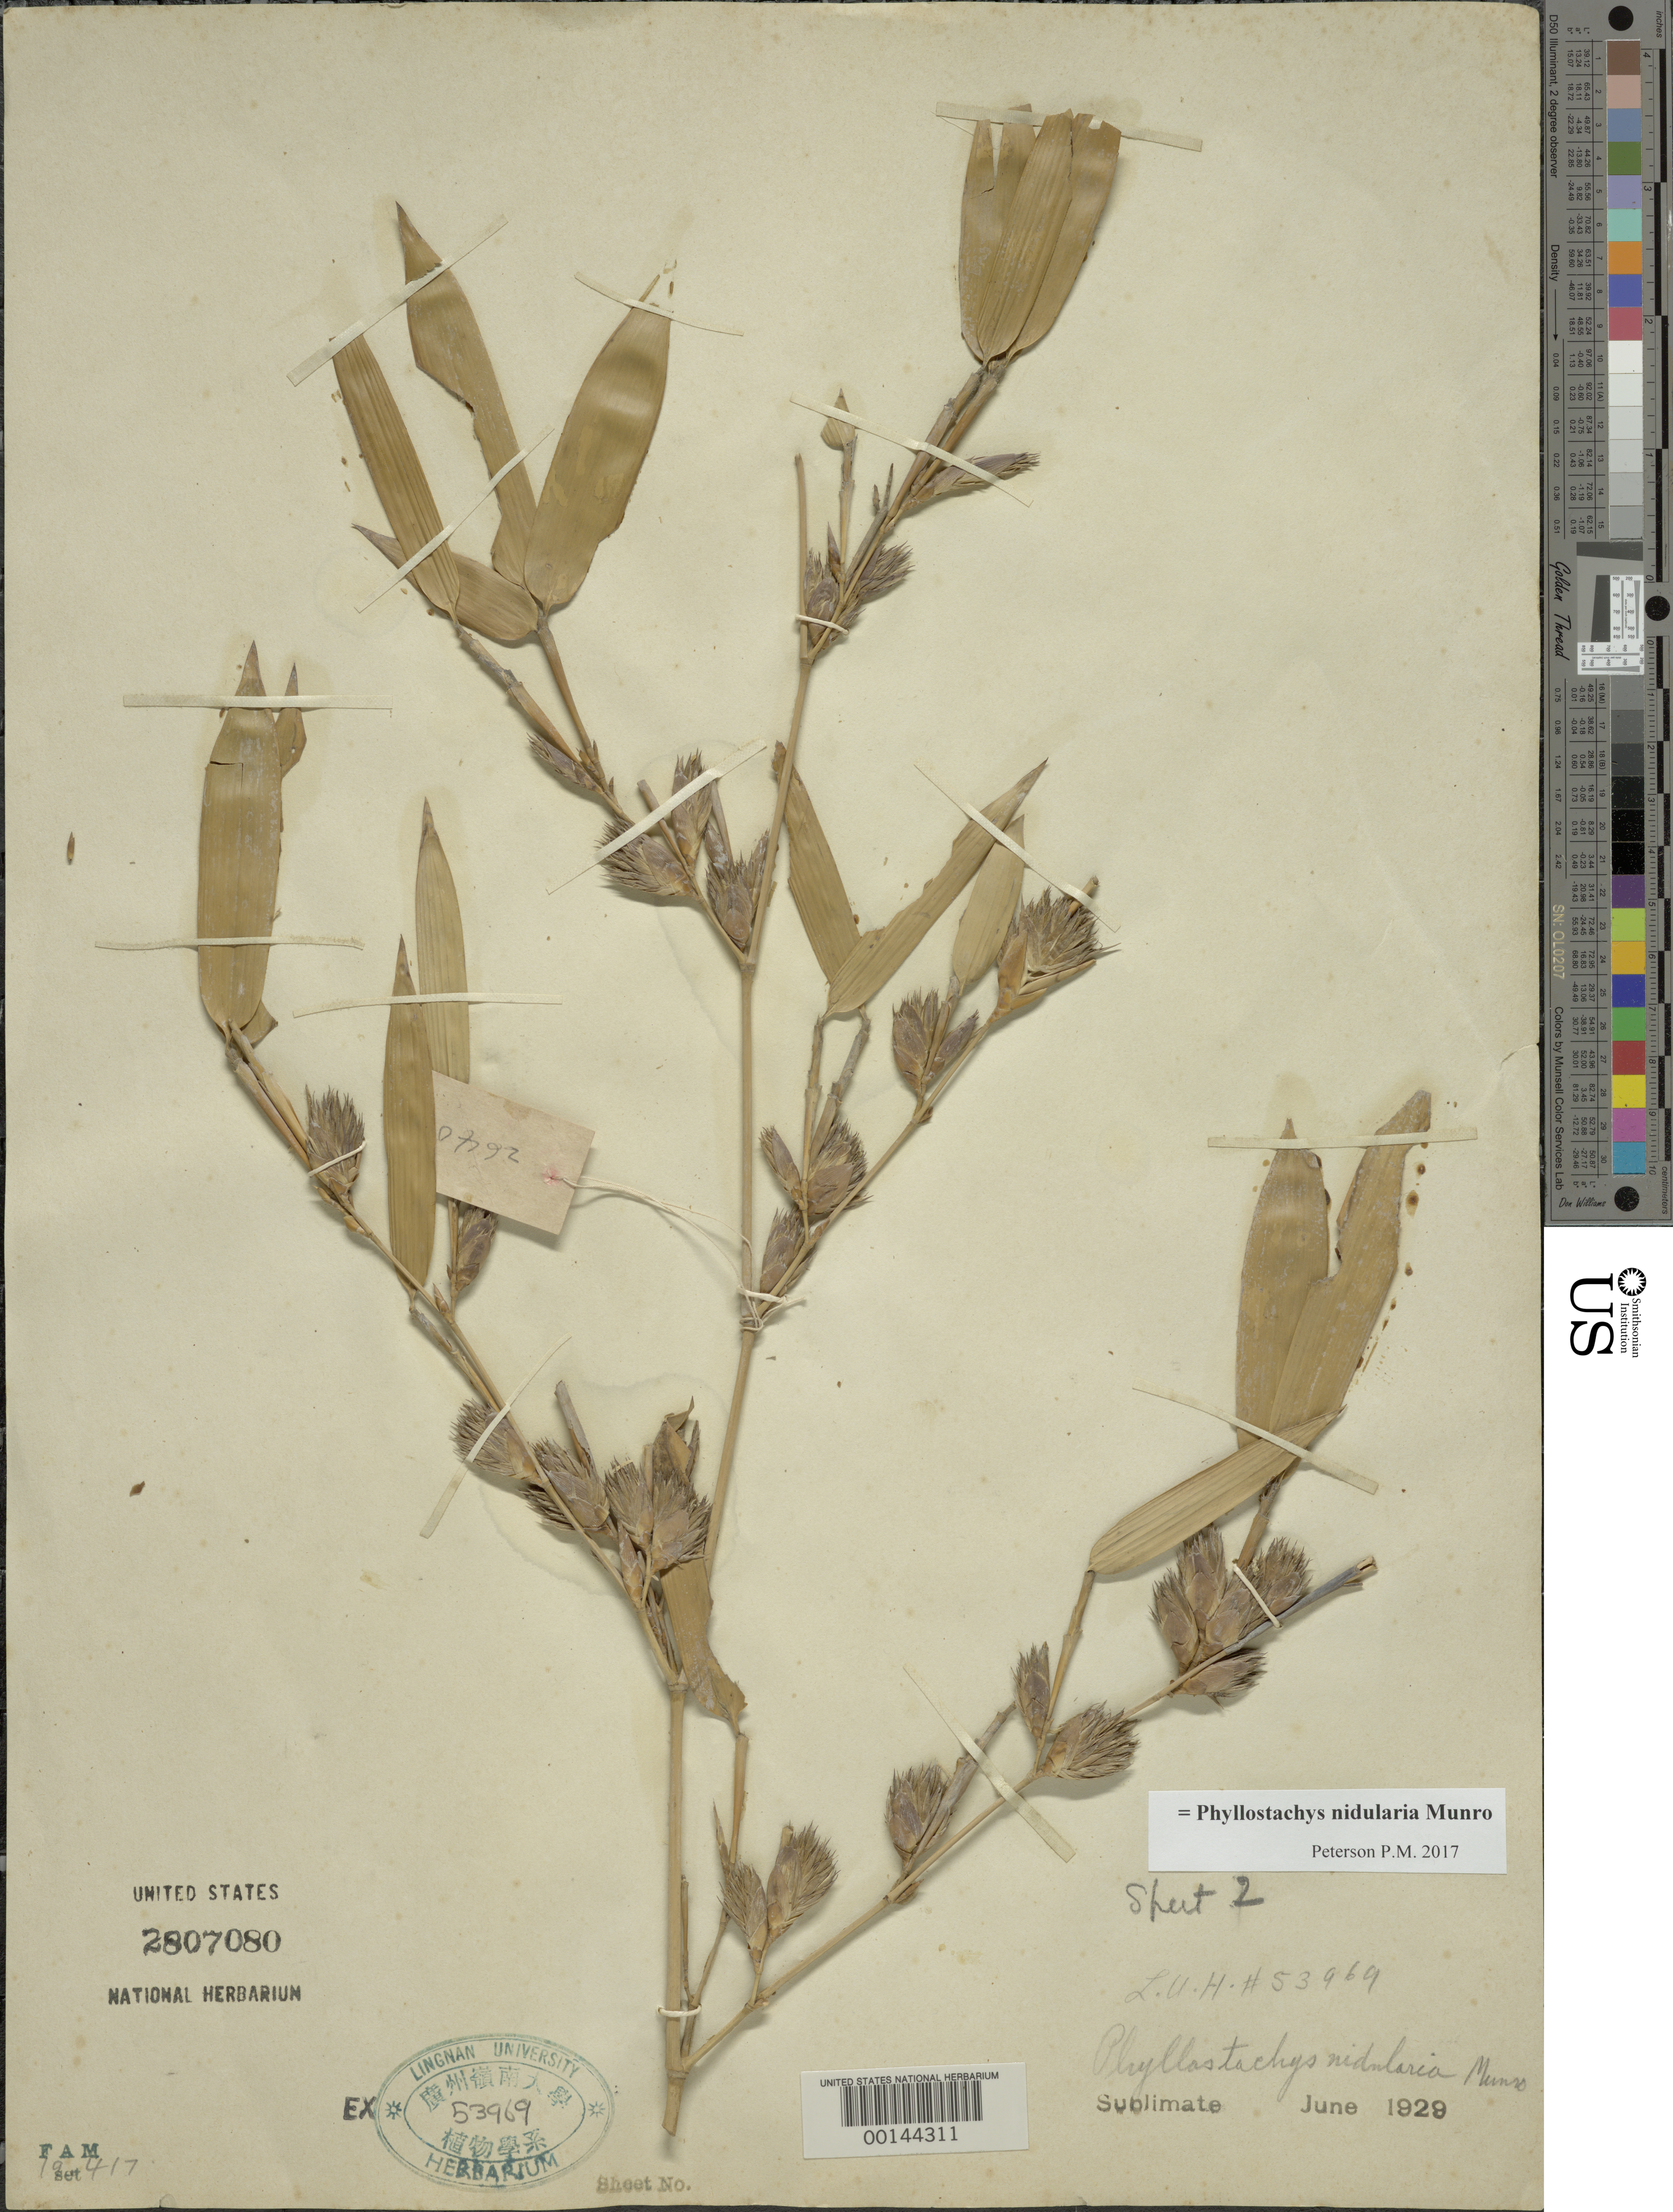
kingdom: Plantae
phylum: Tracheophyta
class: Liliopsida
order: Poales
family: Poaceae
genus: Phyllostachys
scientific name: Phyllostachys nidularia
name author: Munro ex Fenzi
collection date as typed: Jun 1929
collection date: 1929-06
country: Panama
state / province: Chiriquí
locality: Around San Felix.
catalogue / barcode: US 2807080